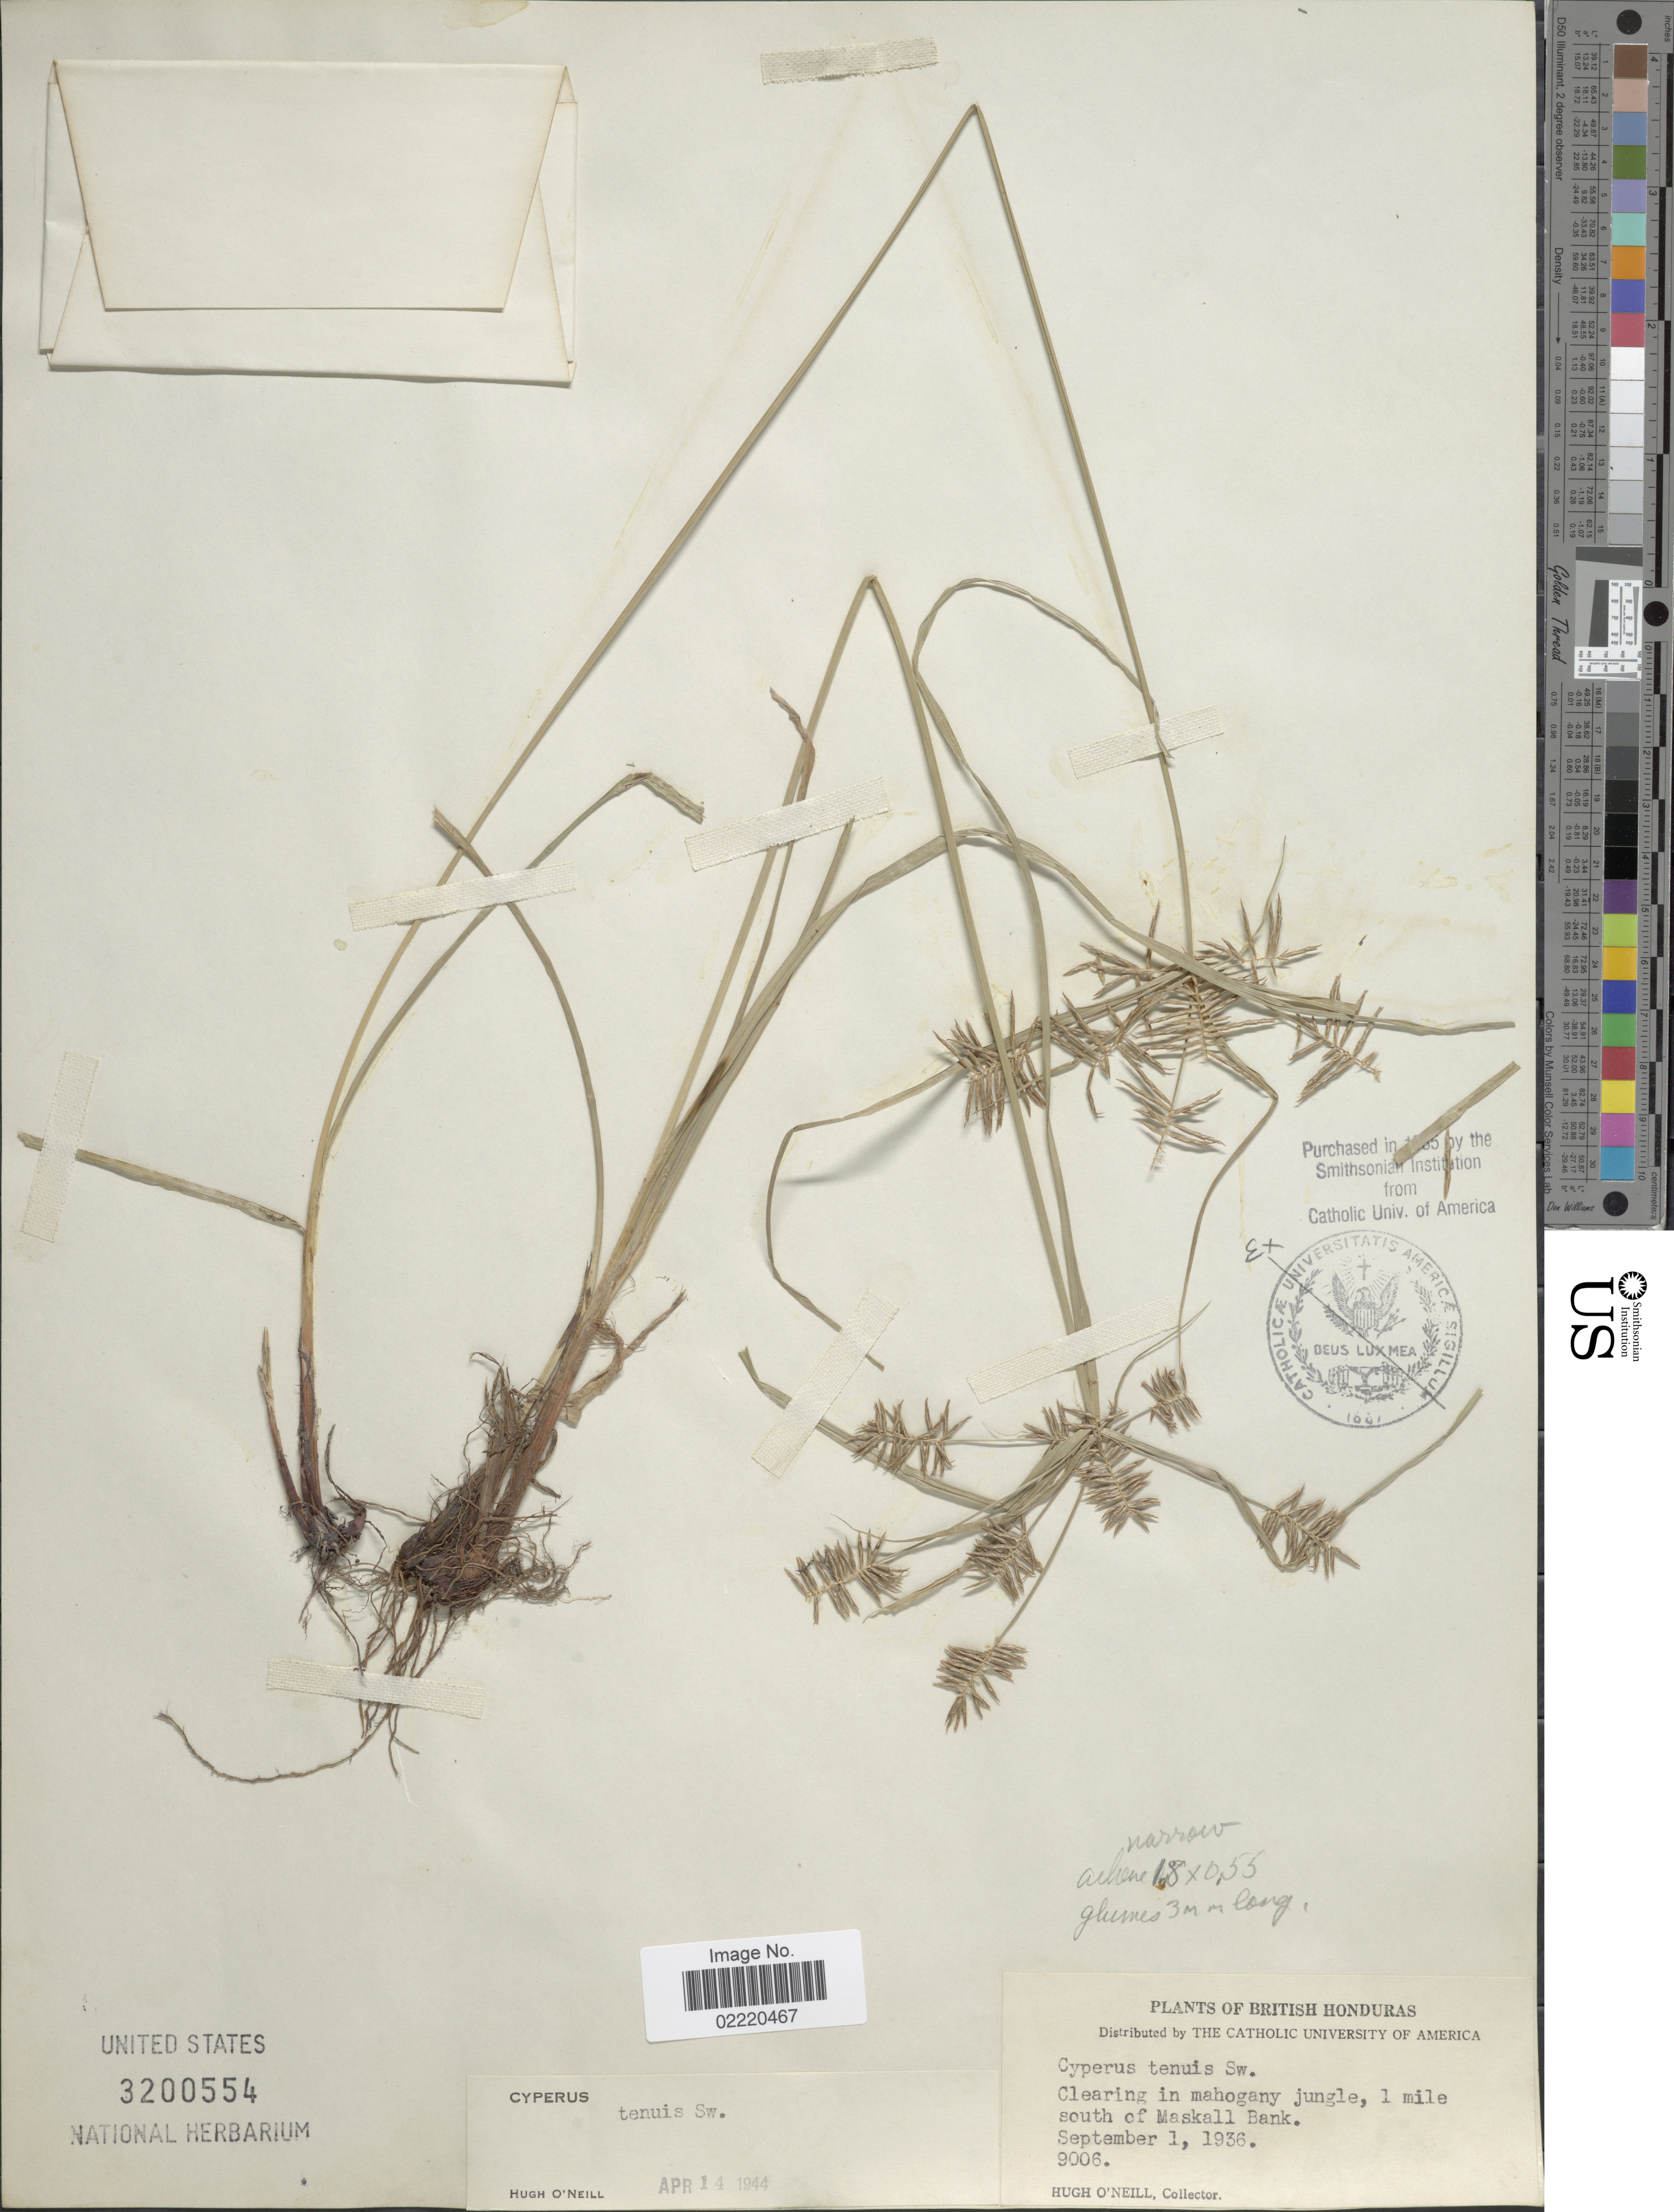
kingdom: Plantae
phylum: Tracheophyta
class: Liliopsida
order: Poales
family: Cyperaceae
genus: Cyperus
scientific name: Cyperus tenuis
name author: Sw.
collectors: H. O'Neill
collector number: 9006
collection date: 1936-09-01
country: Belize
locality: British Honduras, Clearing in mahogany jungle, 1 mile south of Maskall Bank.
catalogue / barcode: US 3200554